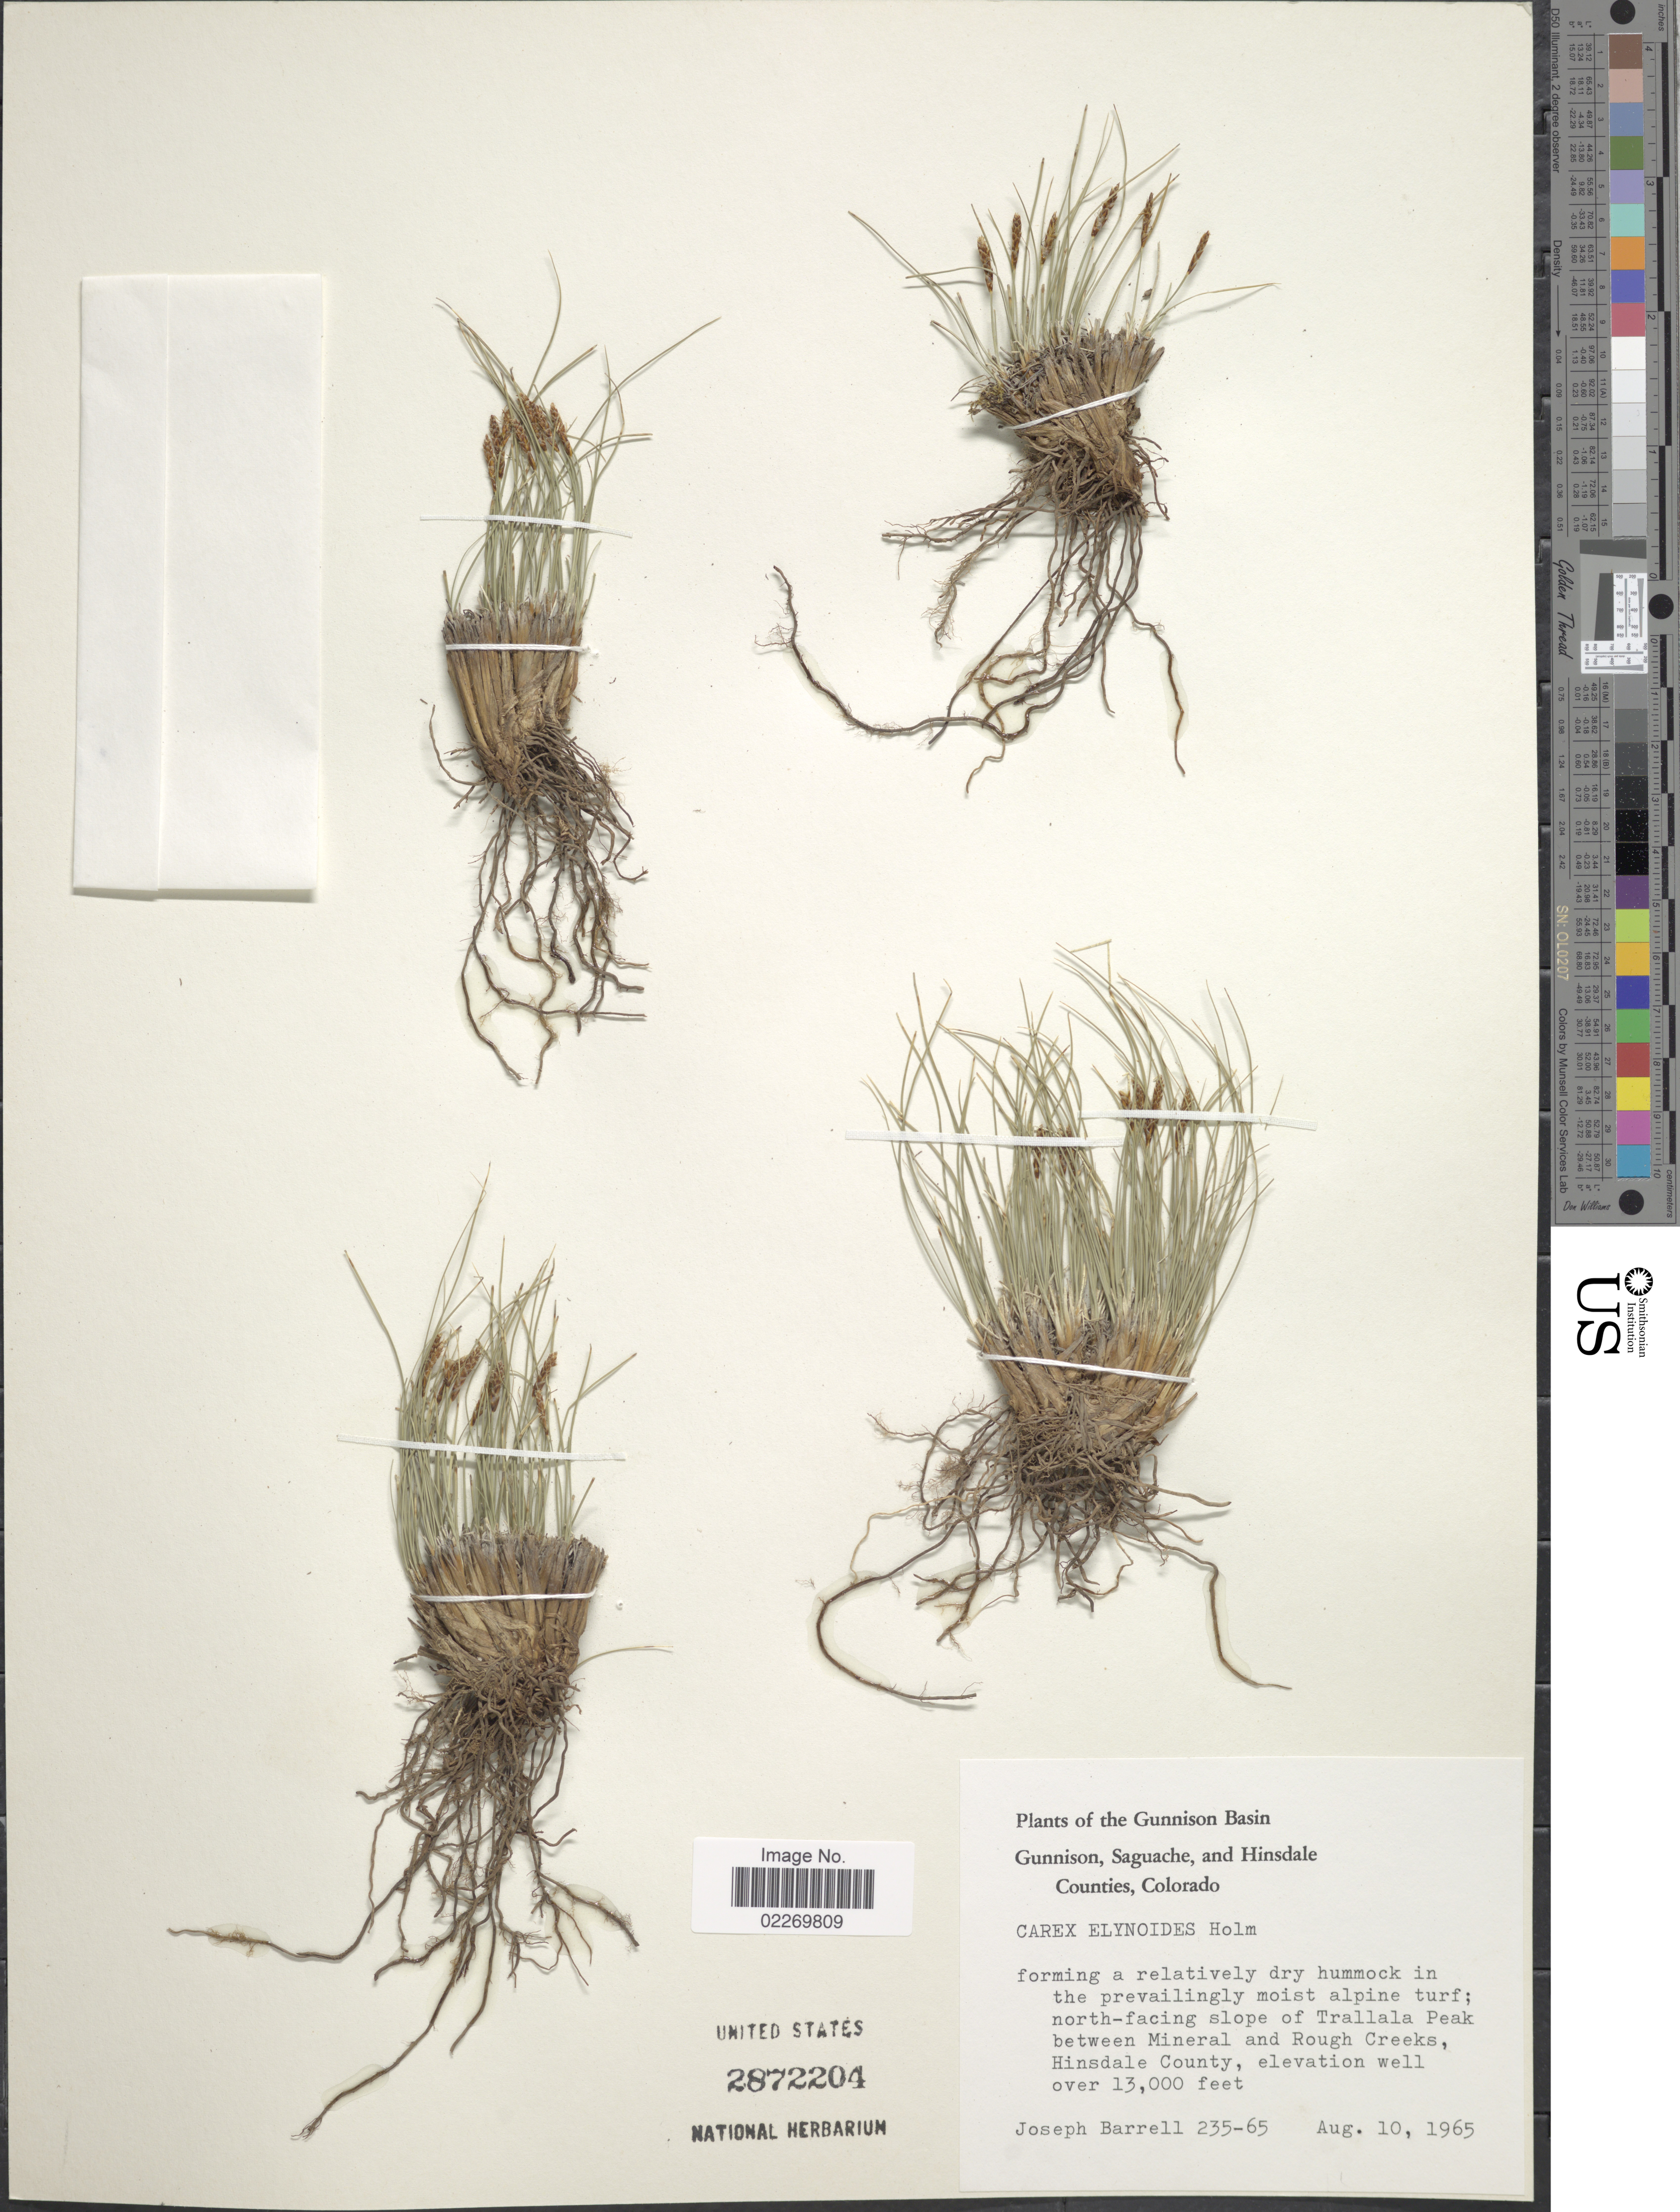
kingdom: Plantae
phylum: Tracheophyta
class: Liliopsida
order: Poales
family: Cyperaceae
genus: Carex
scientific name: Carex elynoides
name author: Holm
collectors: J. Barrell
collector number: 235-65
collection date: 1965-08-10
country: United States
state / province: Colorado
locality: Gunnison Basin. Gunnison, Saguache, and Hinsdale Counties. Forming a relatively dry hummock in the pravaillingly moist alpine turf; north-facing slope of Trallala Peak between Mineral and Rough Creeks, Hinsdale County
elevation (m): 3962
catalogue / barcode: US 2872204